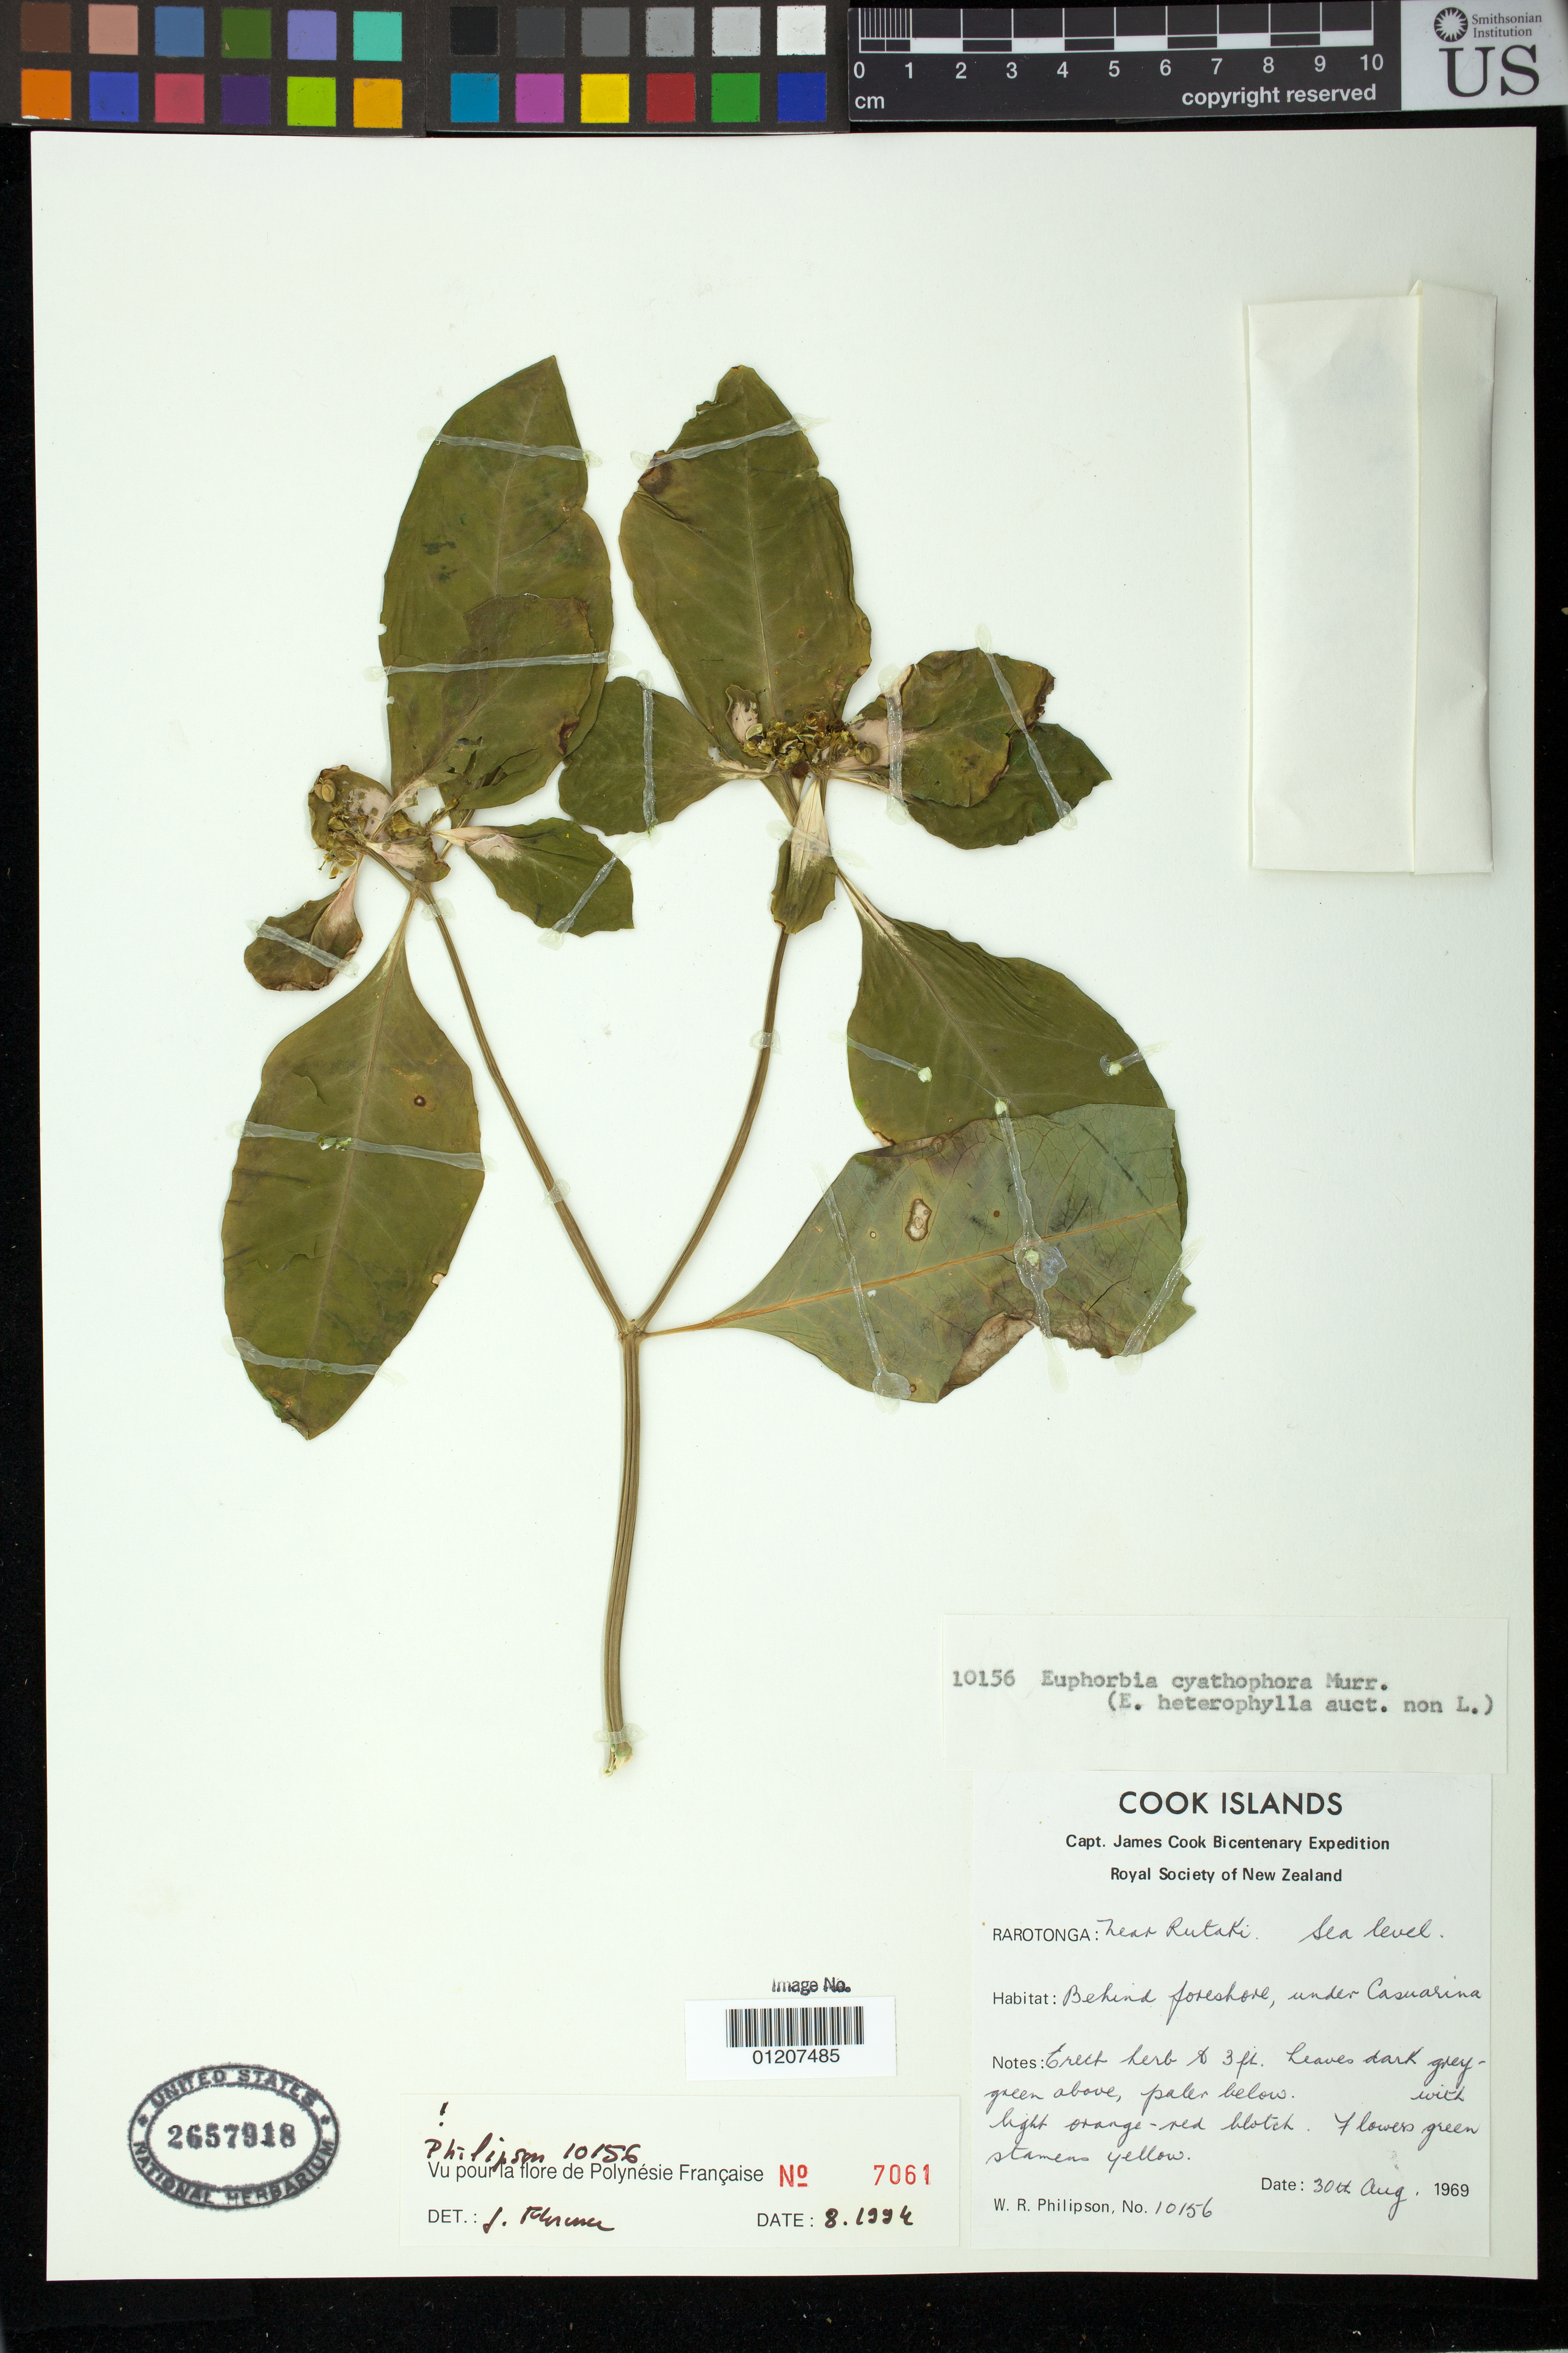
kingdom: Plantae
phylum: Tracheophyta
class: Magnoliopsida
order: Malpighiales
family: Euphorbiaceae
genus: Euphorbia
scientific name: Euphorbia heterophylla var. cyathophora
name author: (Murr.) Griseb.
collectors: W. R. Philipson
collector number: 10156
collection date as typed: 30 Aug 1969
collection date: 1969-08-30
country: Cook Islands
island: Rarotonga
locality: Near Rutaki.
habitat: Behind foreshore.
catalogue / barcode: US 2657918